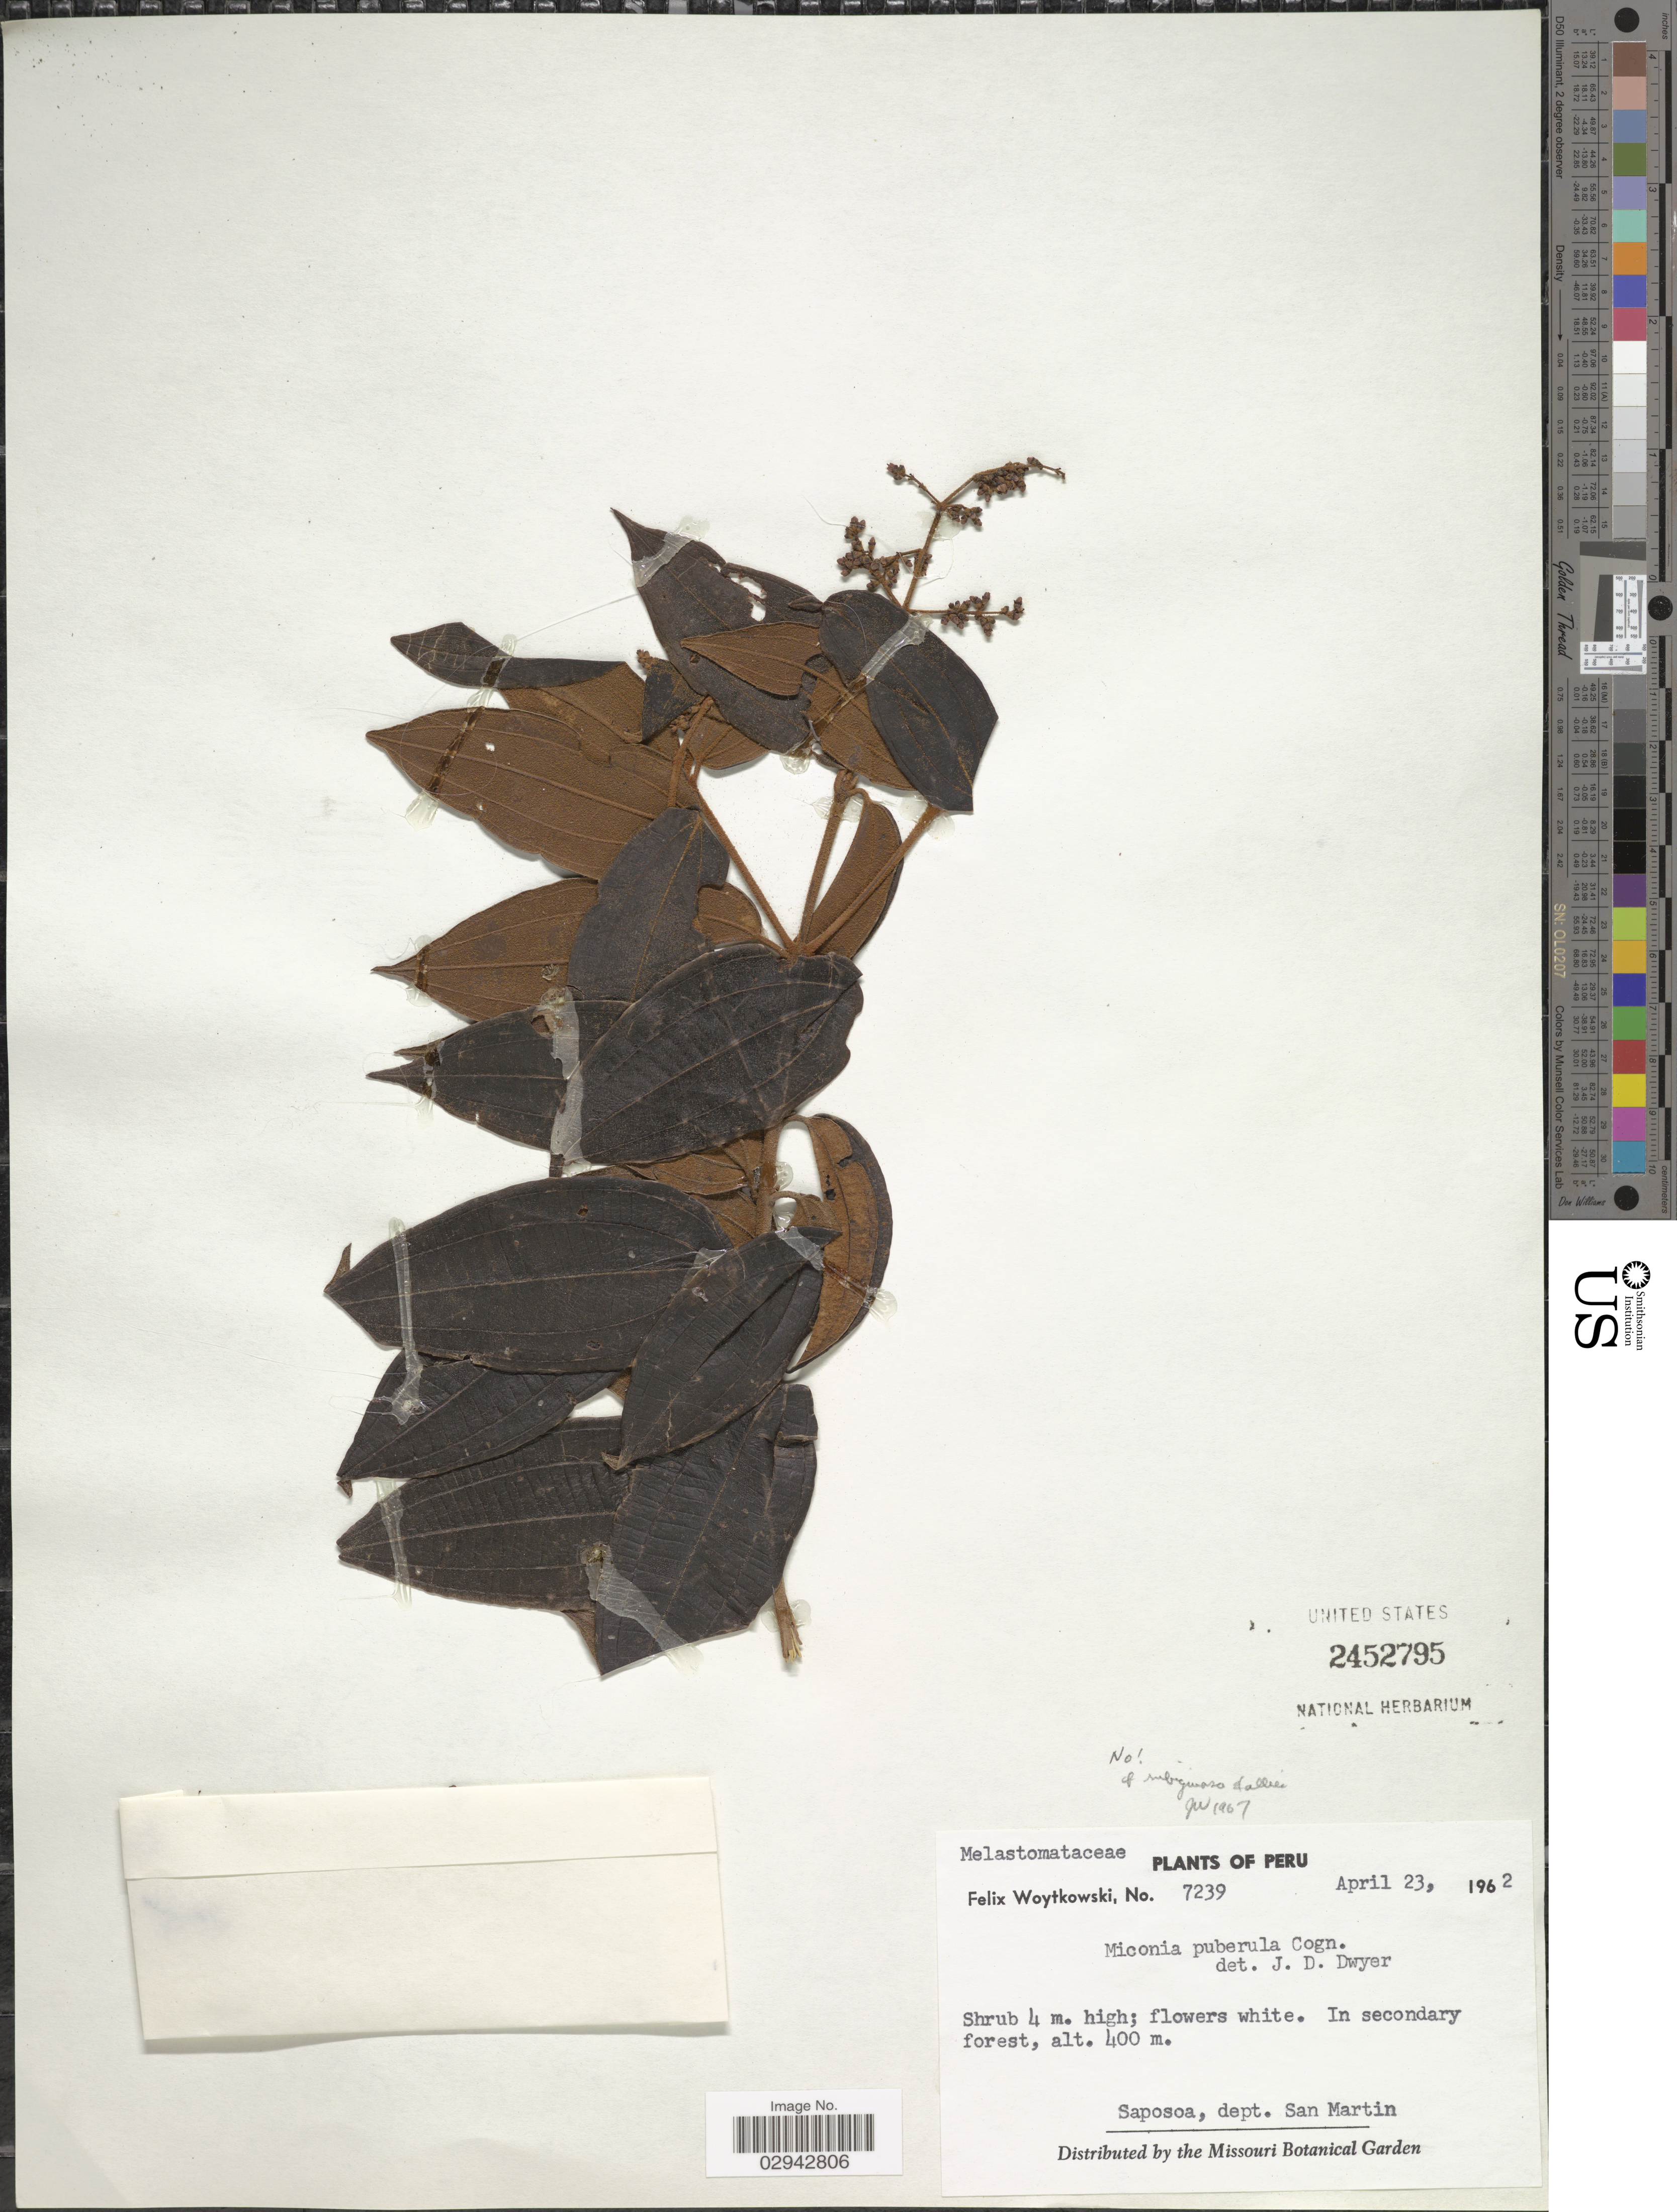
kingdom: Plantae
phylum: Tracheophyta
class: Magnoliopsida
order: Myrtales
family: Melastomataceae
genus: Miconia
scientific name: Miconia rubiginosa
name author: (Bonpl.) DC.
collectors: F. Woytkowski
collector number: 7239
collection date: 1962-04-23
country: Peru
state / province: San Martín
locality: Saposoa, dept. San Martin.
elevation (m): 400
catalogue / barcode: US 2452795